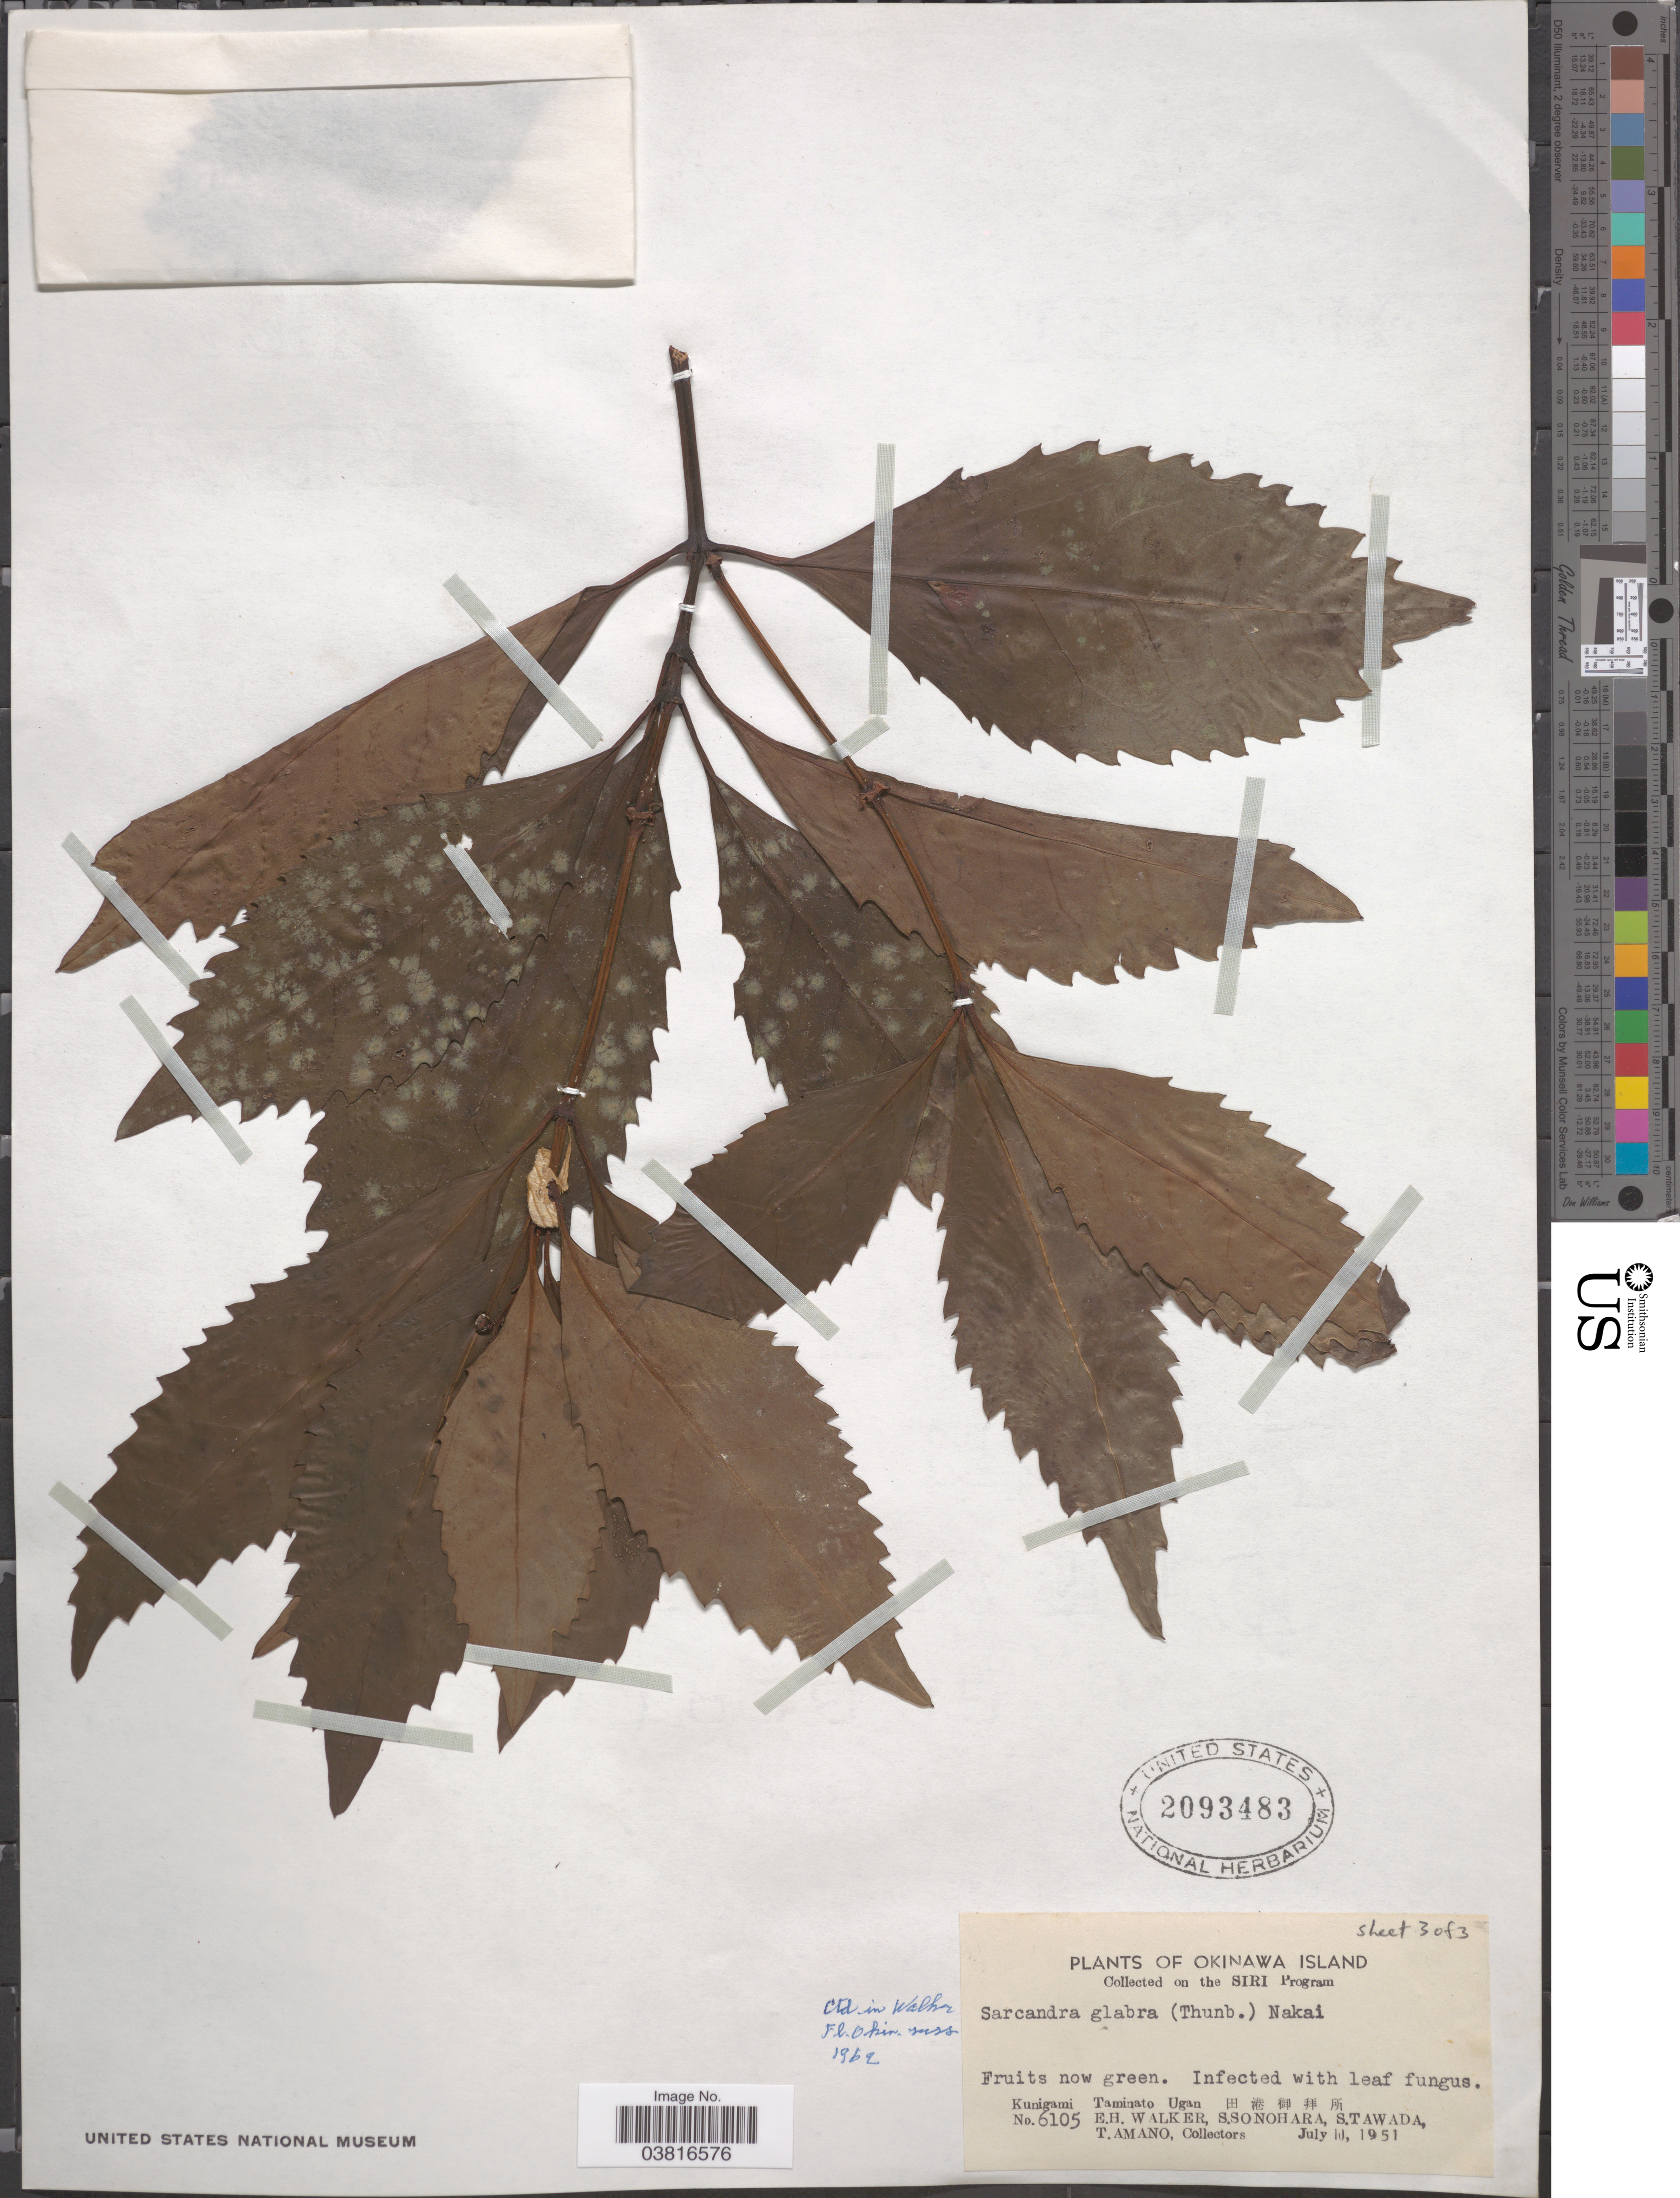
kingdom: Plantae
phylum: Tracheophyta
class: Magnoliopsida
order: Chloranthales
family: Chloranthaceae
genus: Sarcandra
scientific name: Sarcandra glabra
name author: (Thunb.) Nakai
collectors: E. H. Walker, S. Sonohara, S. Tawada & T. Amano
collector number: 6105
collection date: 1951-07-10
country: Japan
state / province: Okinawa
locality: Okinawa Island. Kunigami Taminato Ugan X.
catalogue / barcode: US 2093483